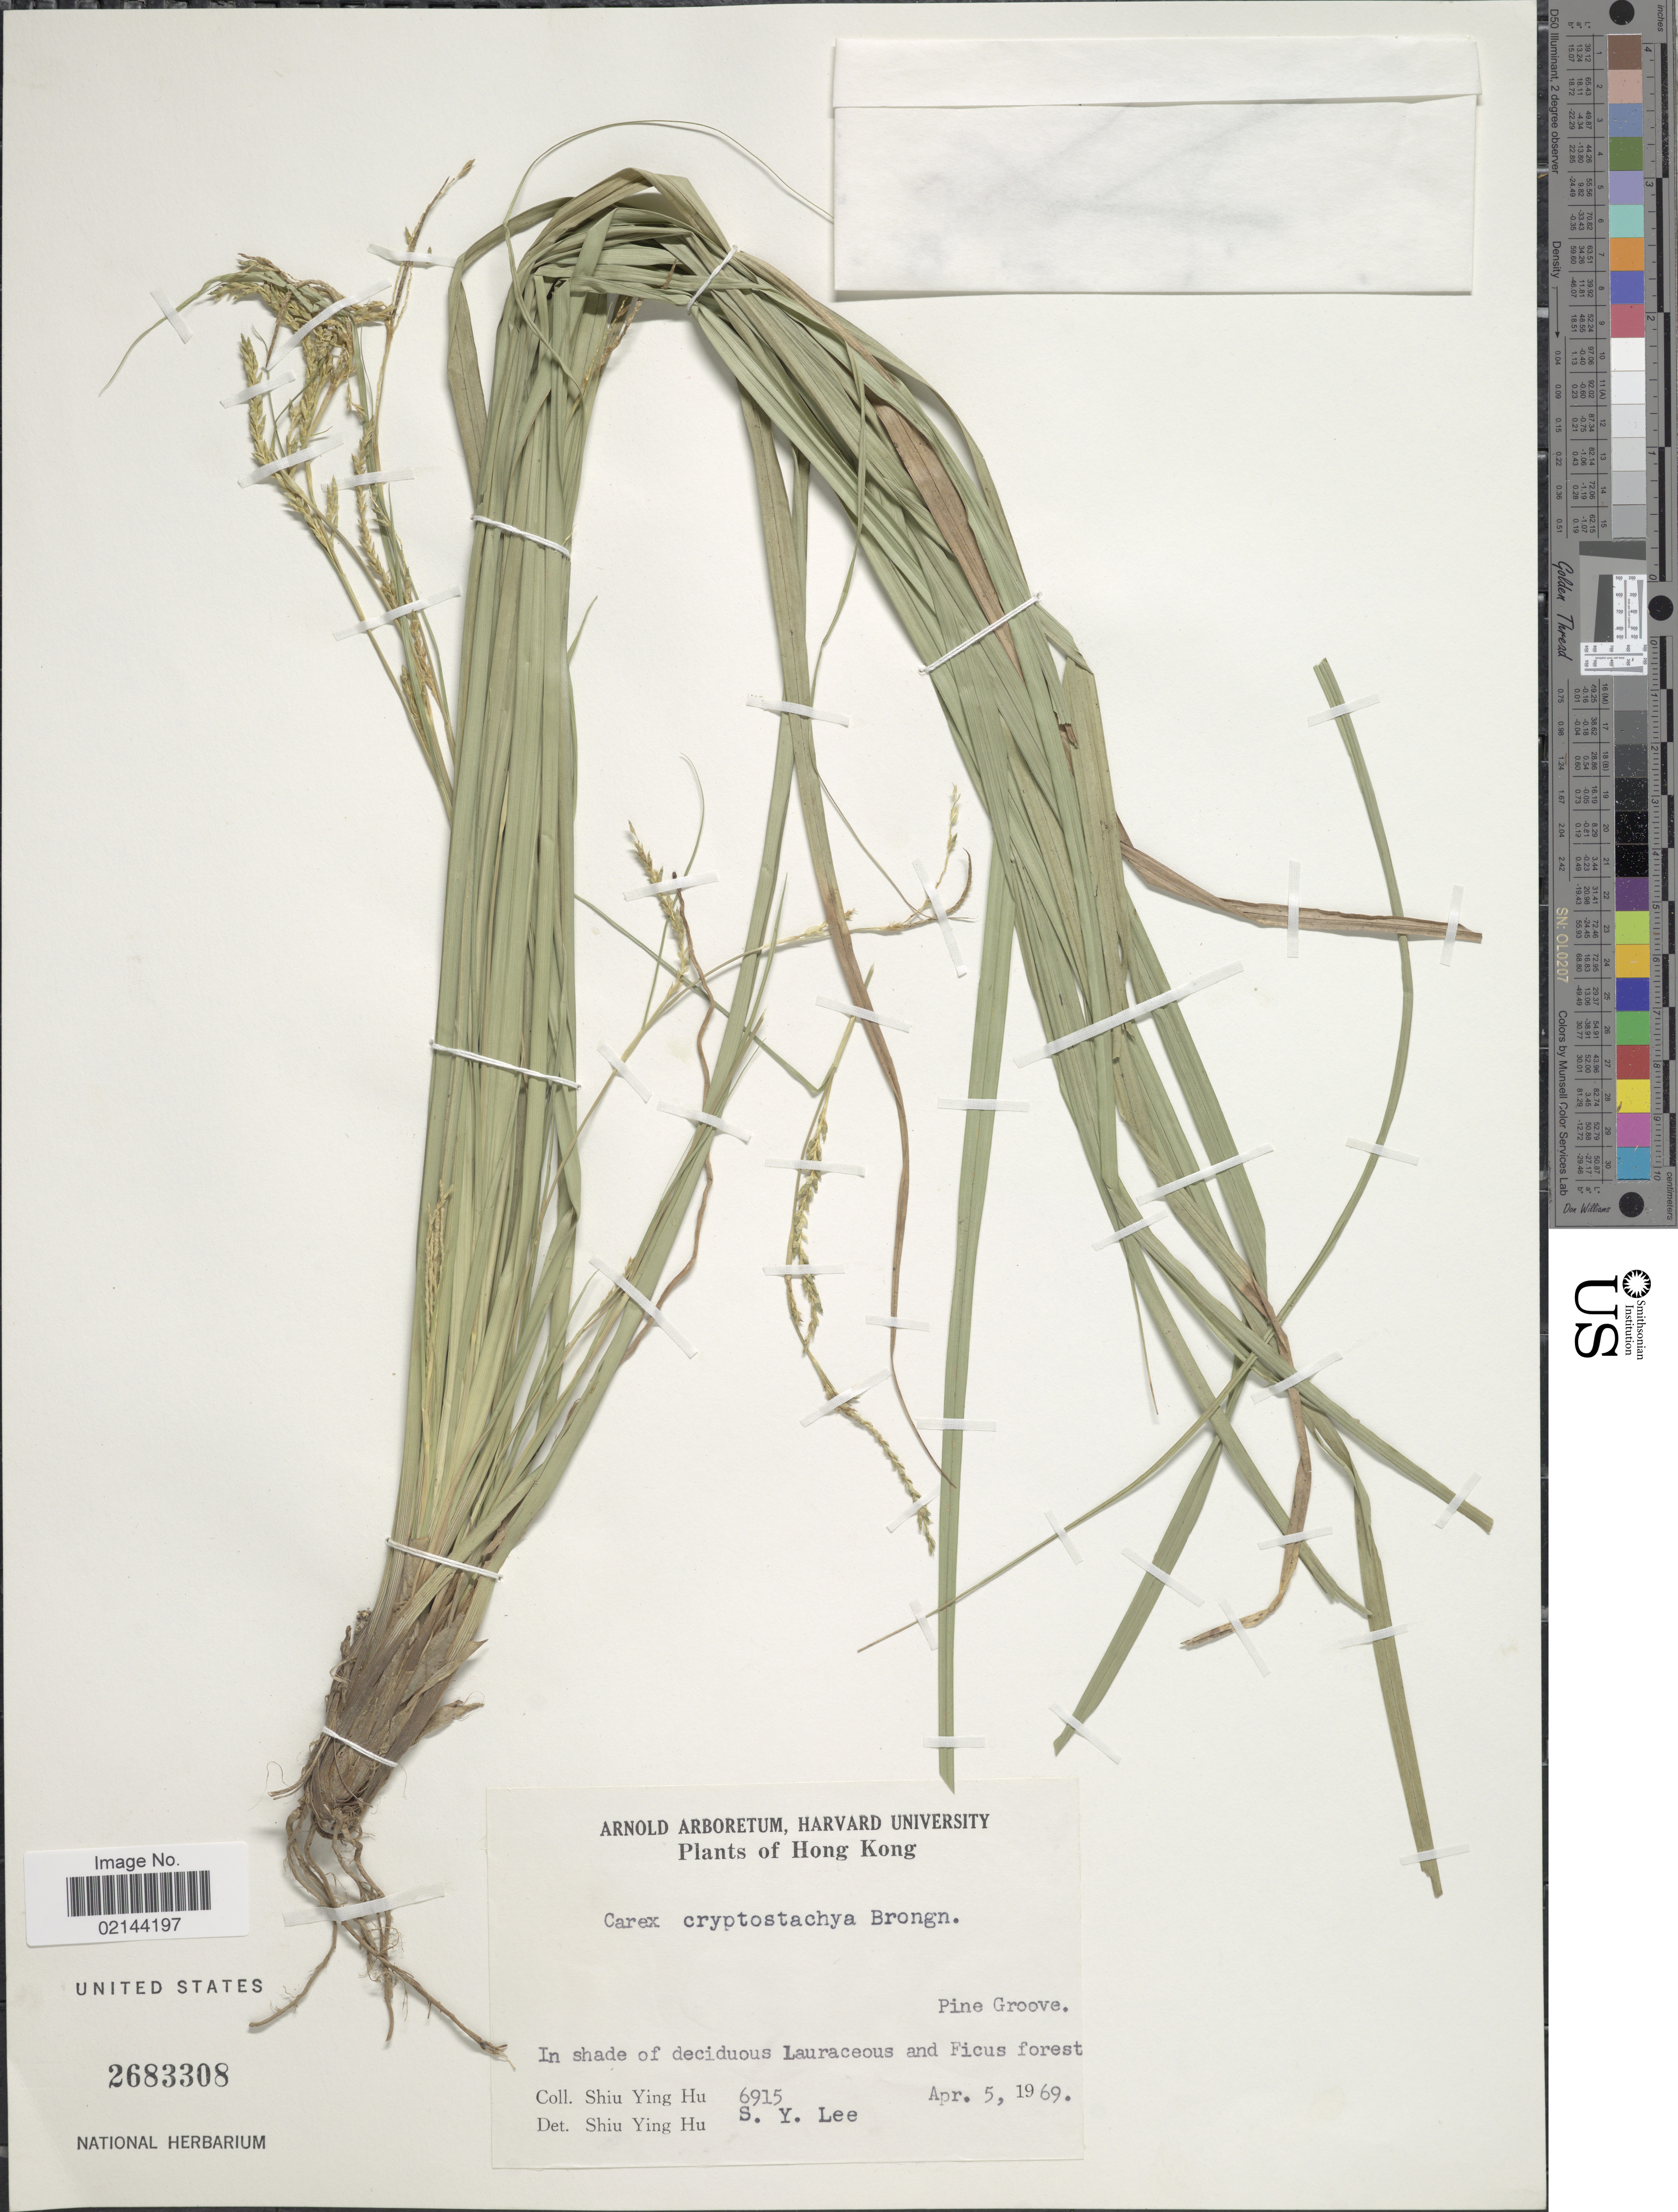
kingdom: Plantae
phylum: Tracheophyta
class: Liliopsida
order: Poales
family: Cyperaceae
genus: Carex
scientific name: Carex cryptostachys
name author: Brongn.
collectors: S. Y. Hu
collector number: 6915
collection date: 1969-04-05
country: China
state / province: Hong Kong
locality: Pine Groove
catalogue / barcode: US 2683308